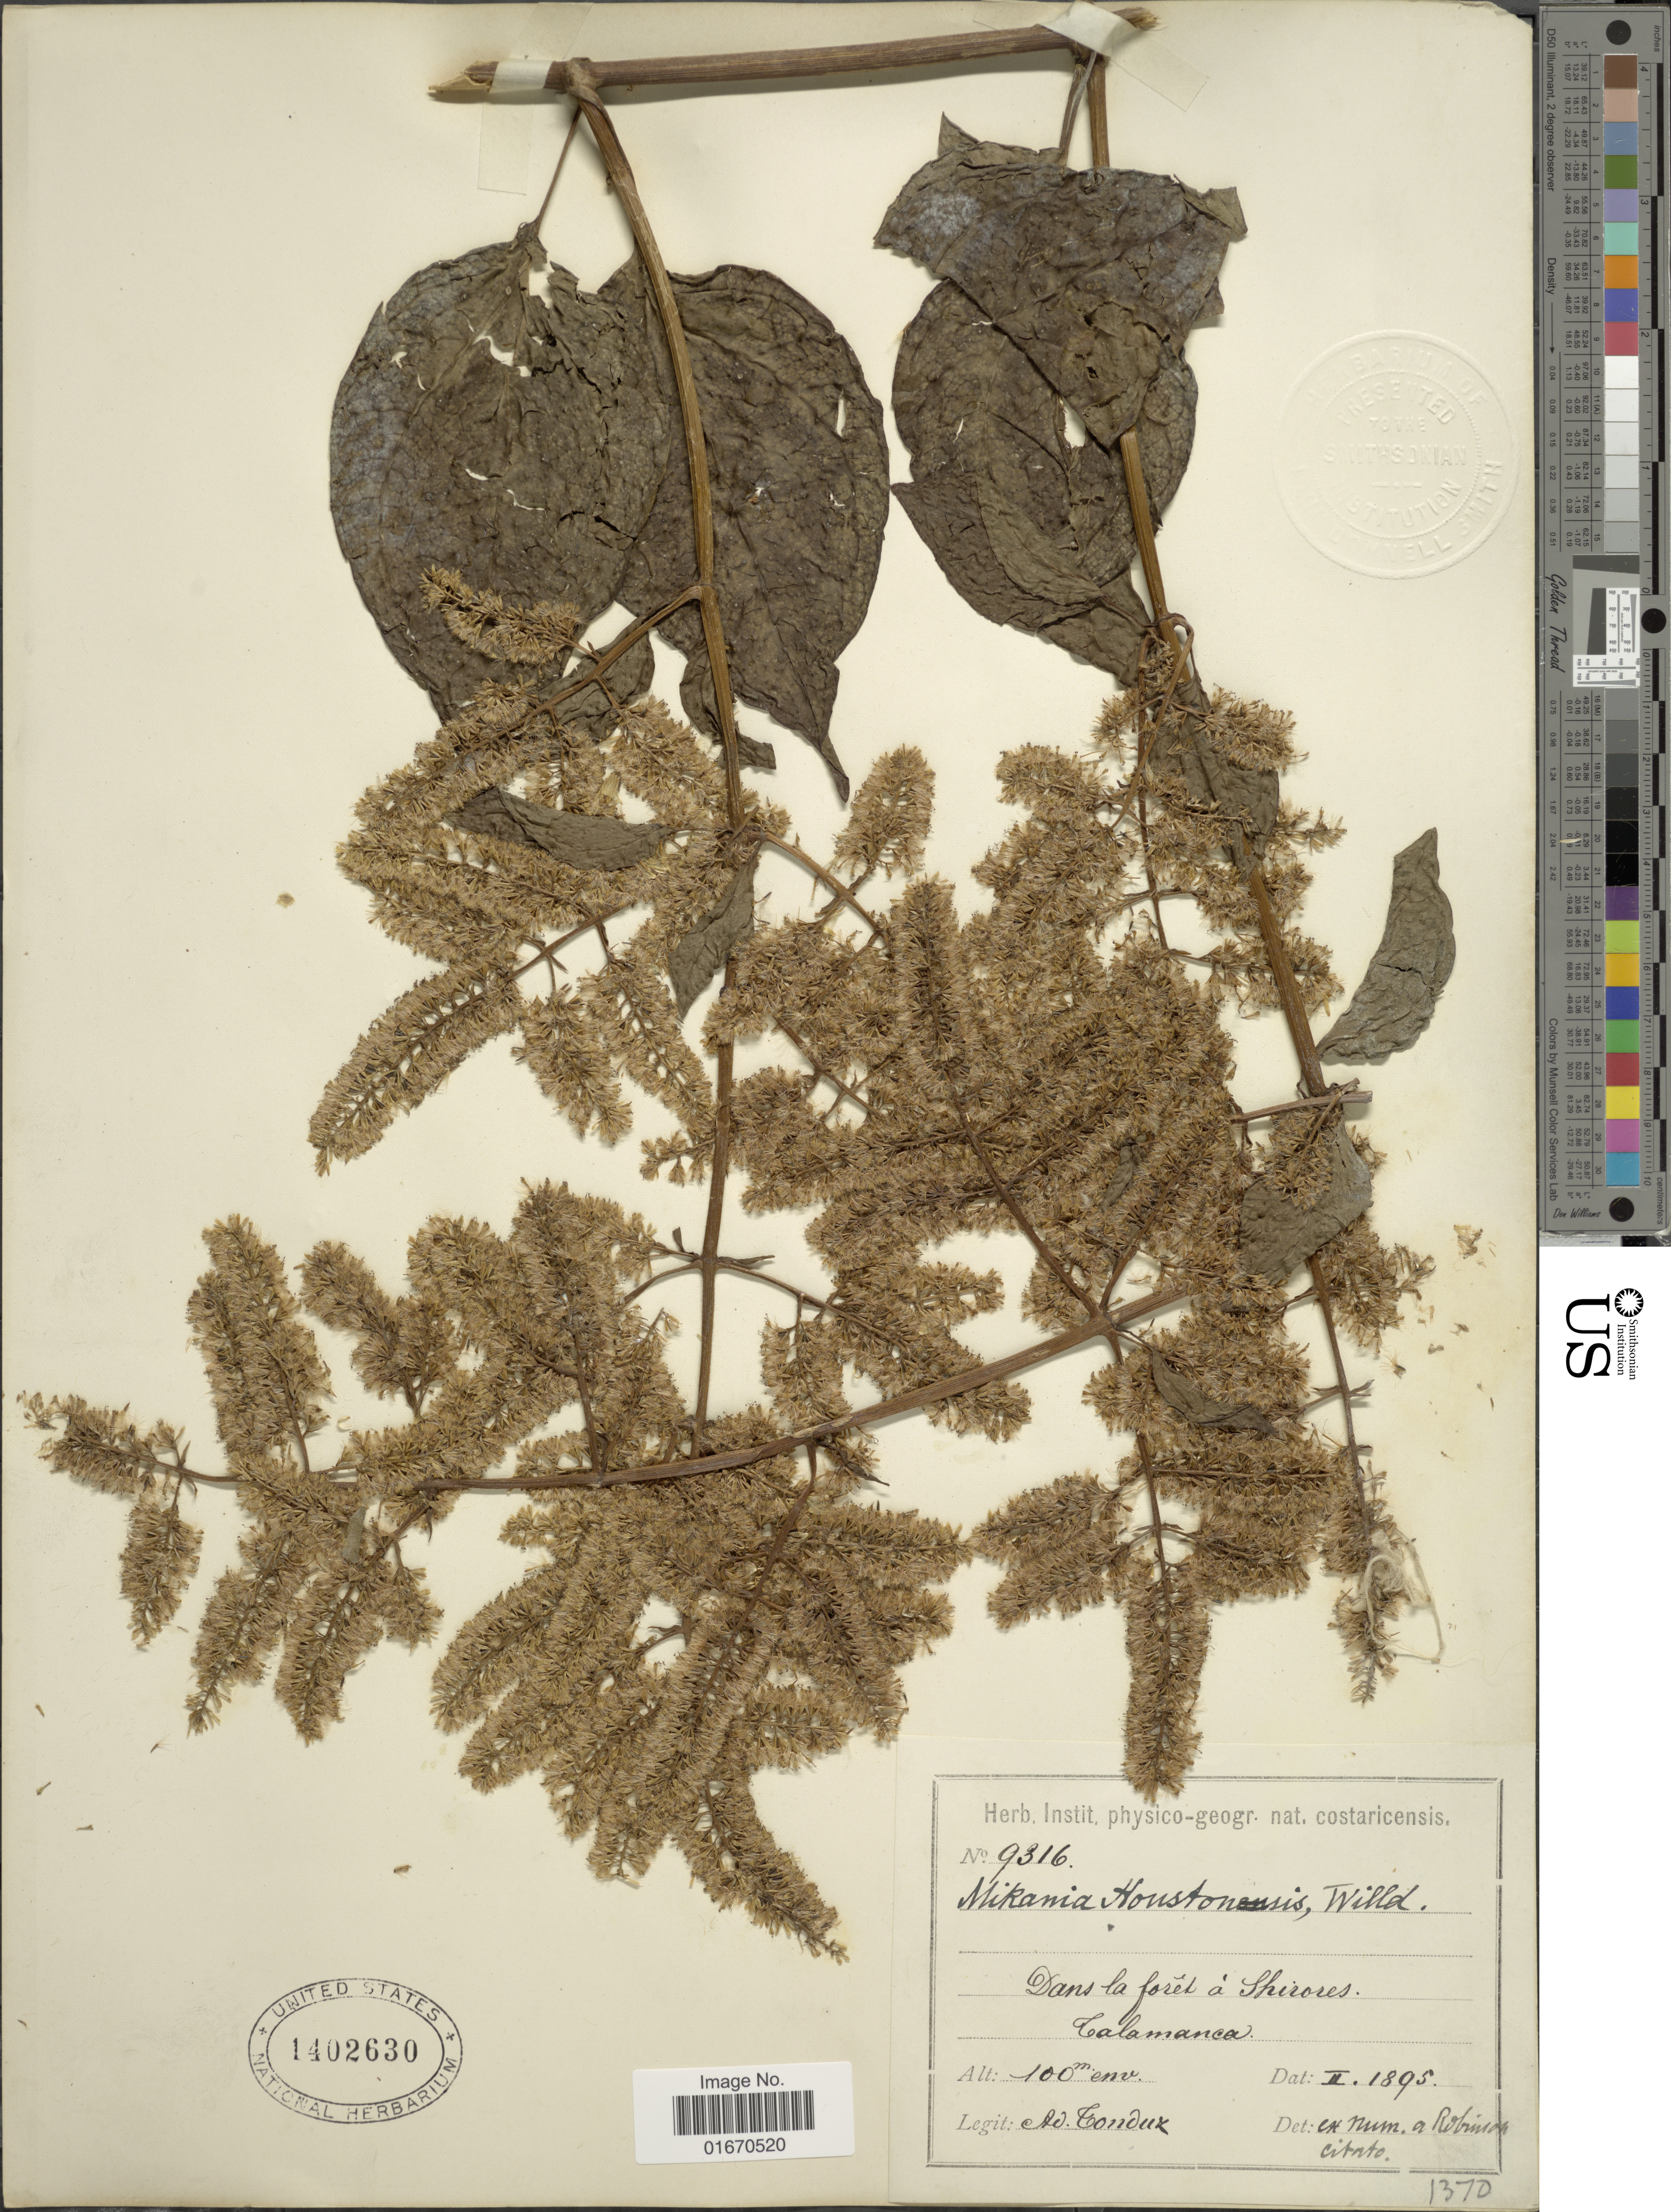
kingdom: Plantae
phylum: Tracheophyta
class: Magnoliopsida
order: Asterales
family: Asteraceae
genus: Mikania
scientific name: Mikania houstoniana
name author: (L.) B.L. Rob.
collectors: A. Tonduz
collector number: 9316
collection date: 1895-02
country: Costa Rica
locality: Dans la foret a Shirores Talamanca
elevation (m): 100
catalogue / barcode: US 1402630